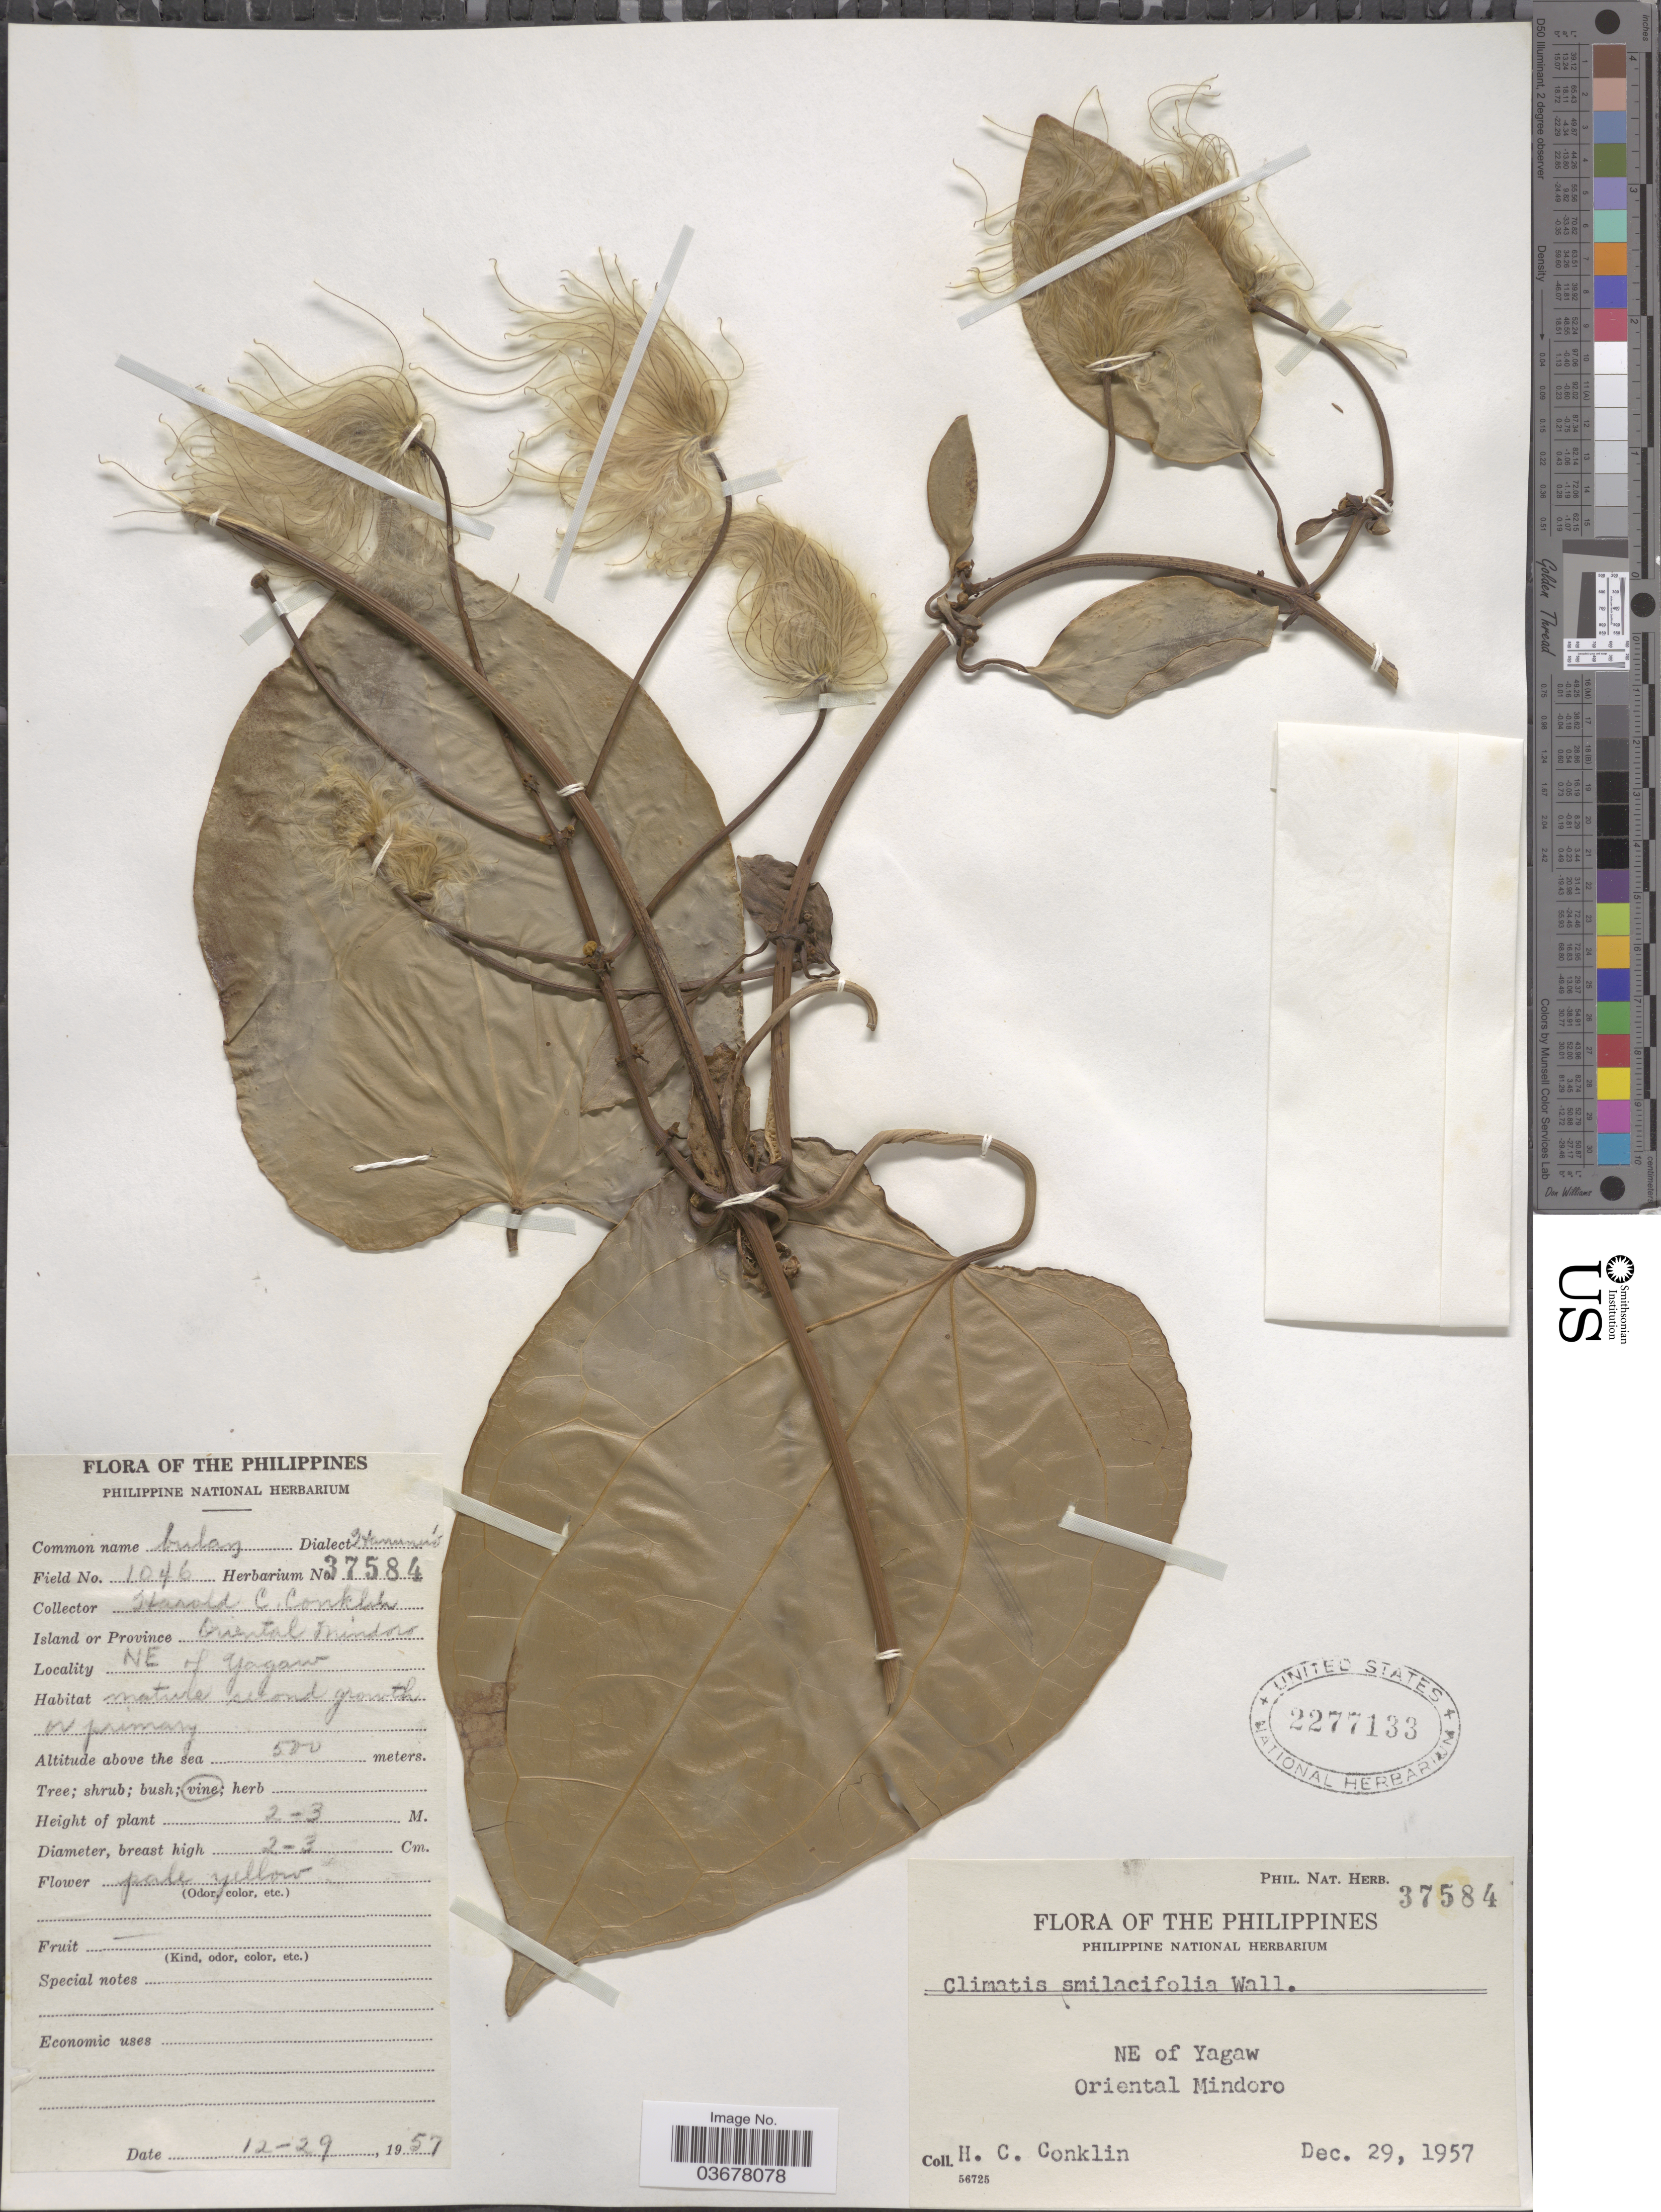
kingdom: Plantae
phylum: Tracheophyta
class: Magnoliopsida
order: Ranunculales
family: Ranunculaceae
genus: Clematis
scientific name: Clematis smilacifolia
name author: Wall.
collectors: H. Conklin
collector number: Phil. Nat. Herb. 37584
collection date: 1957-12-29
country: Philippines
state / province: Mimaropa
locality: NE of Yagaw. Oriental Mindoro.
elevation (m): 500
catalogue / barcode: US 2277133